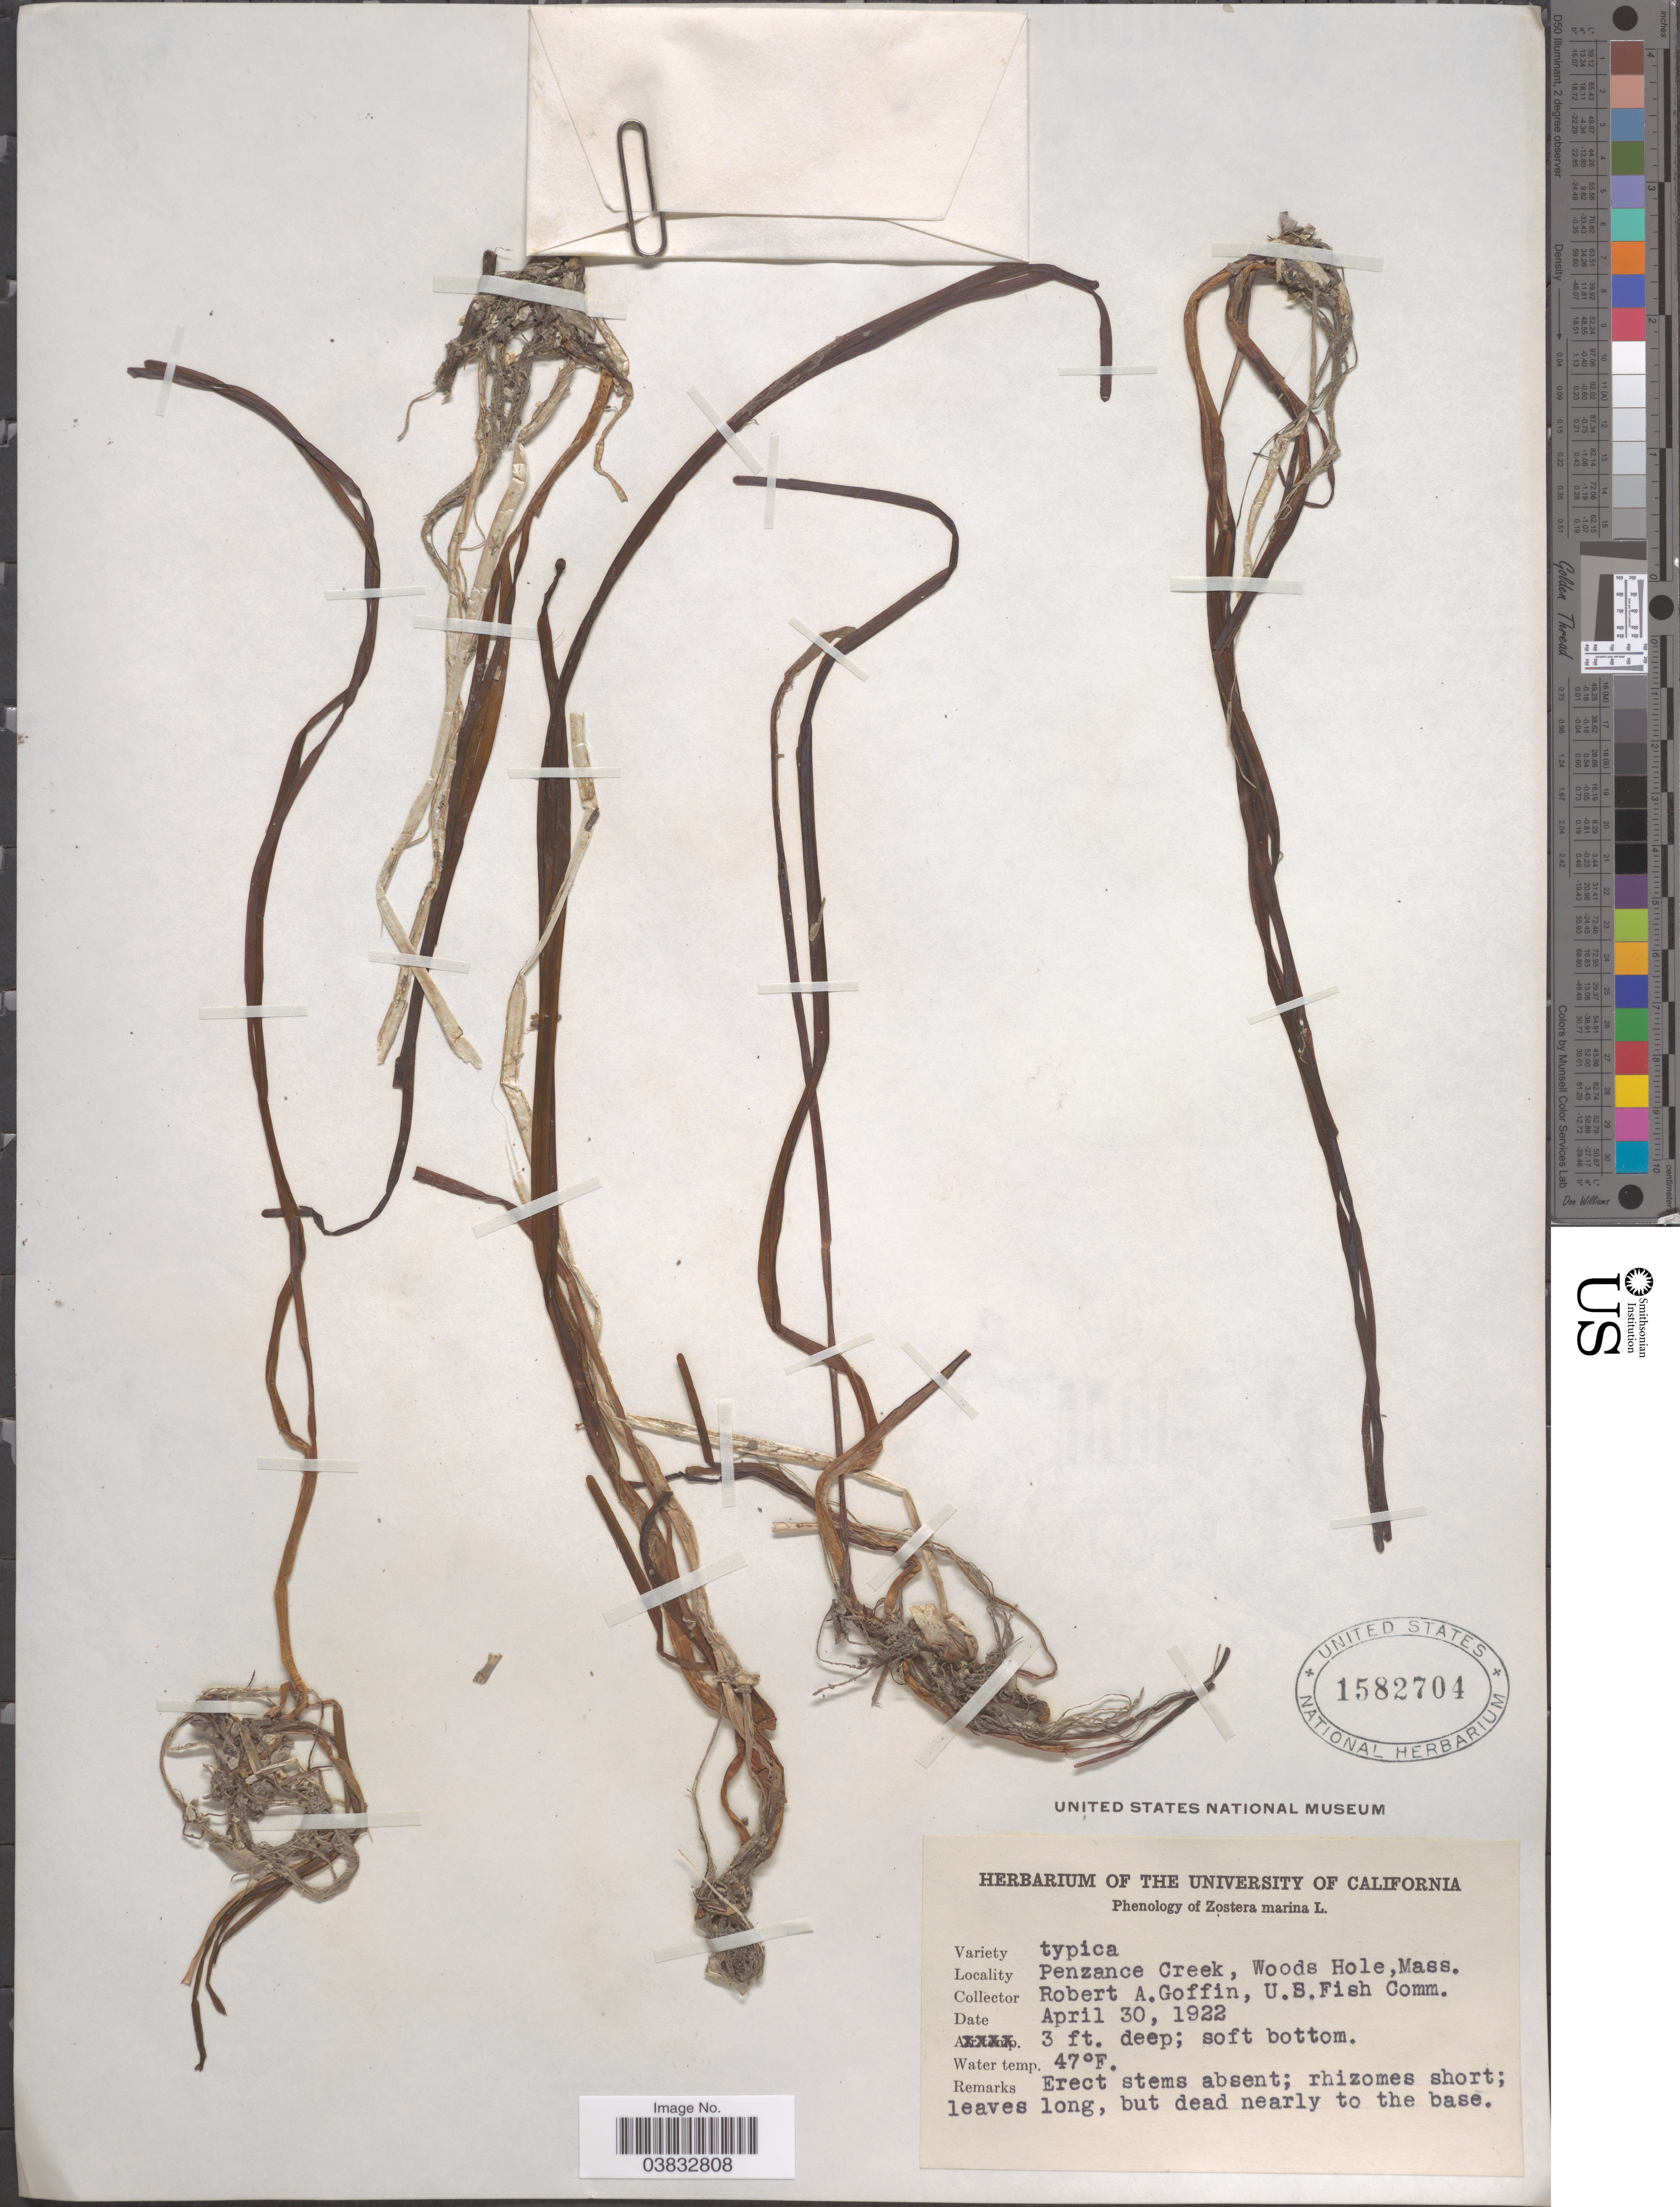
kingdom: Plantae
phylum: Tracheophyta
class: Liliopsida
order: Alismatales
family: Zosteraceae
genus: Zostera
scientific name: Zostera marina var. typica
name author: L.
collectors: R. Goffin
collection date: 1922-04-30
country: United States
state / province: Massachusetts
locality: Penzance Creek, Woods Hole.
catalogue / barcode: US 1582704